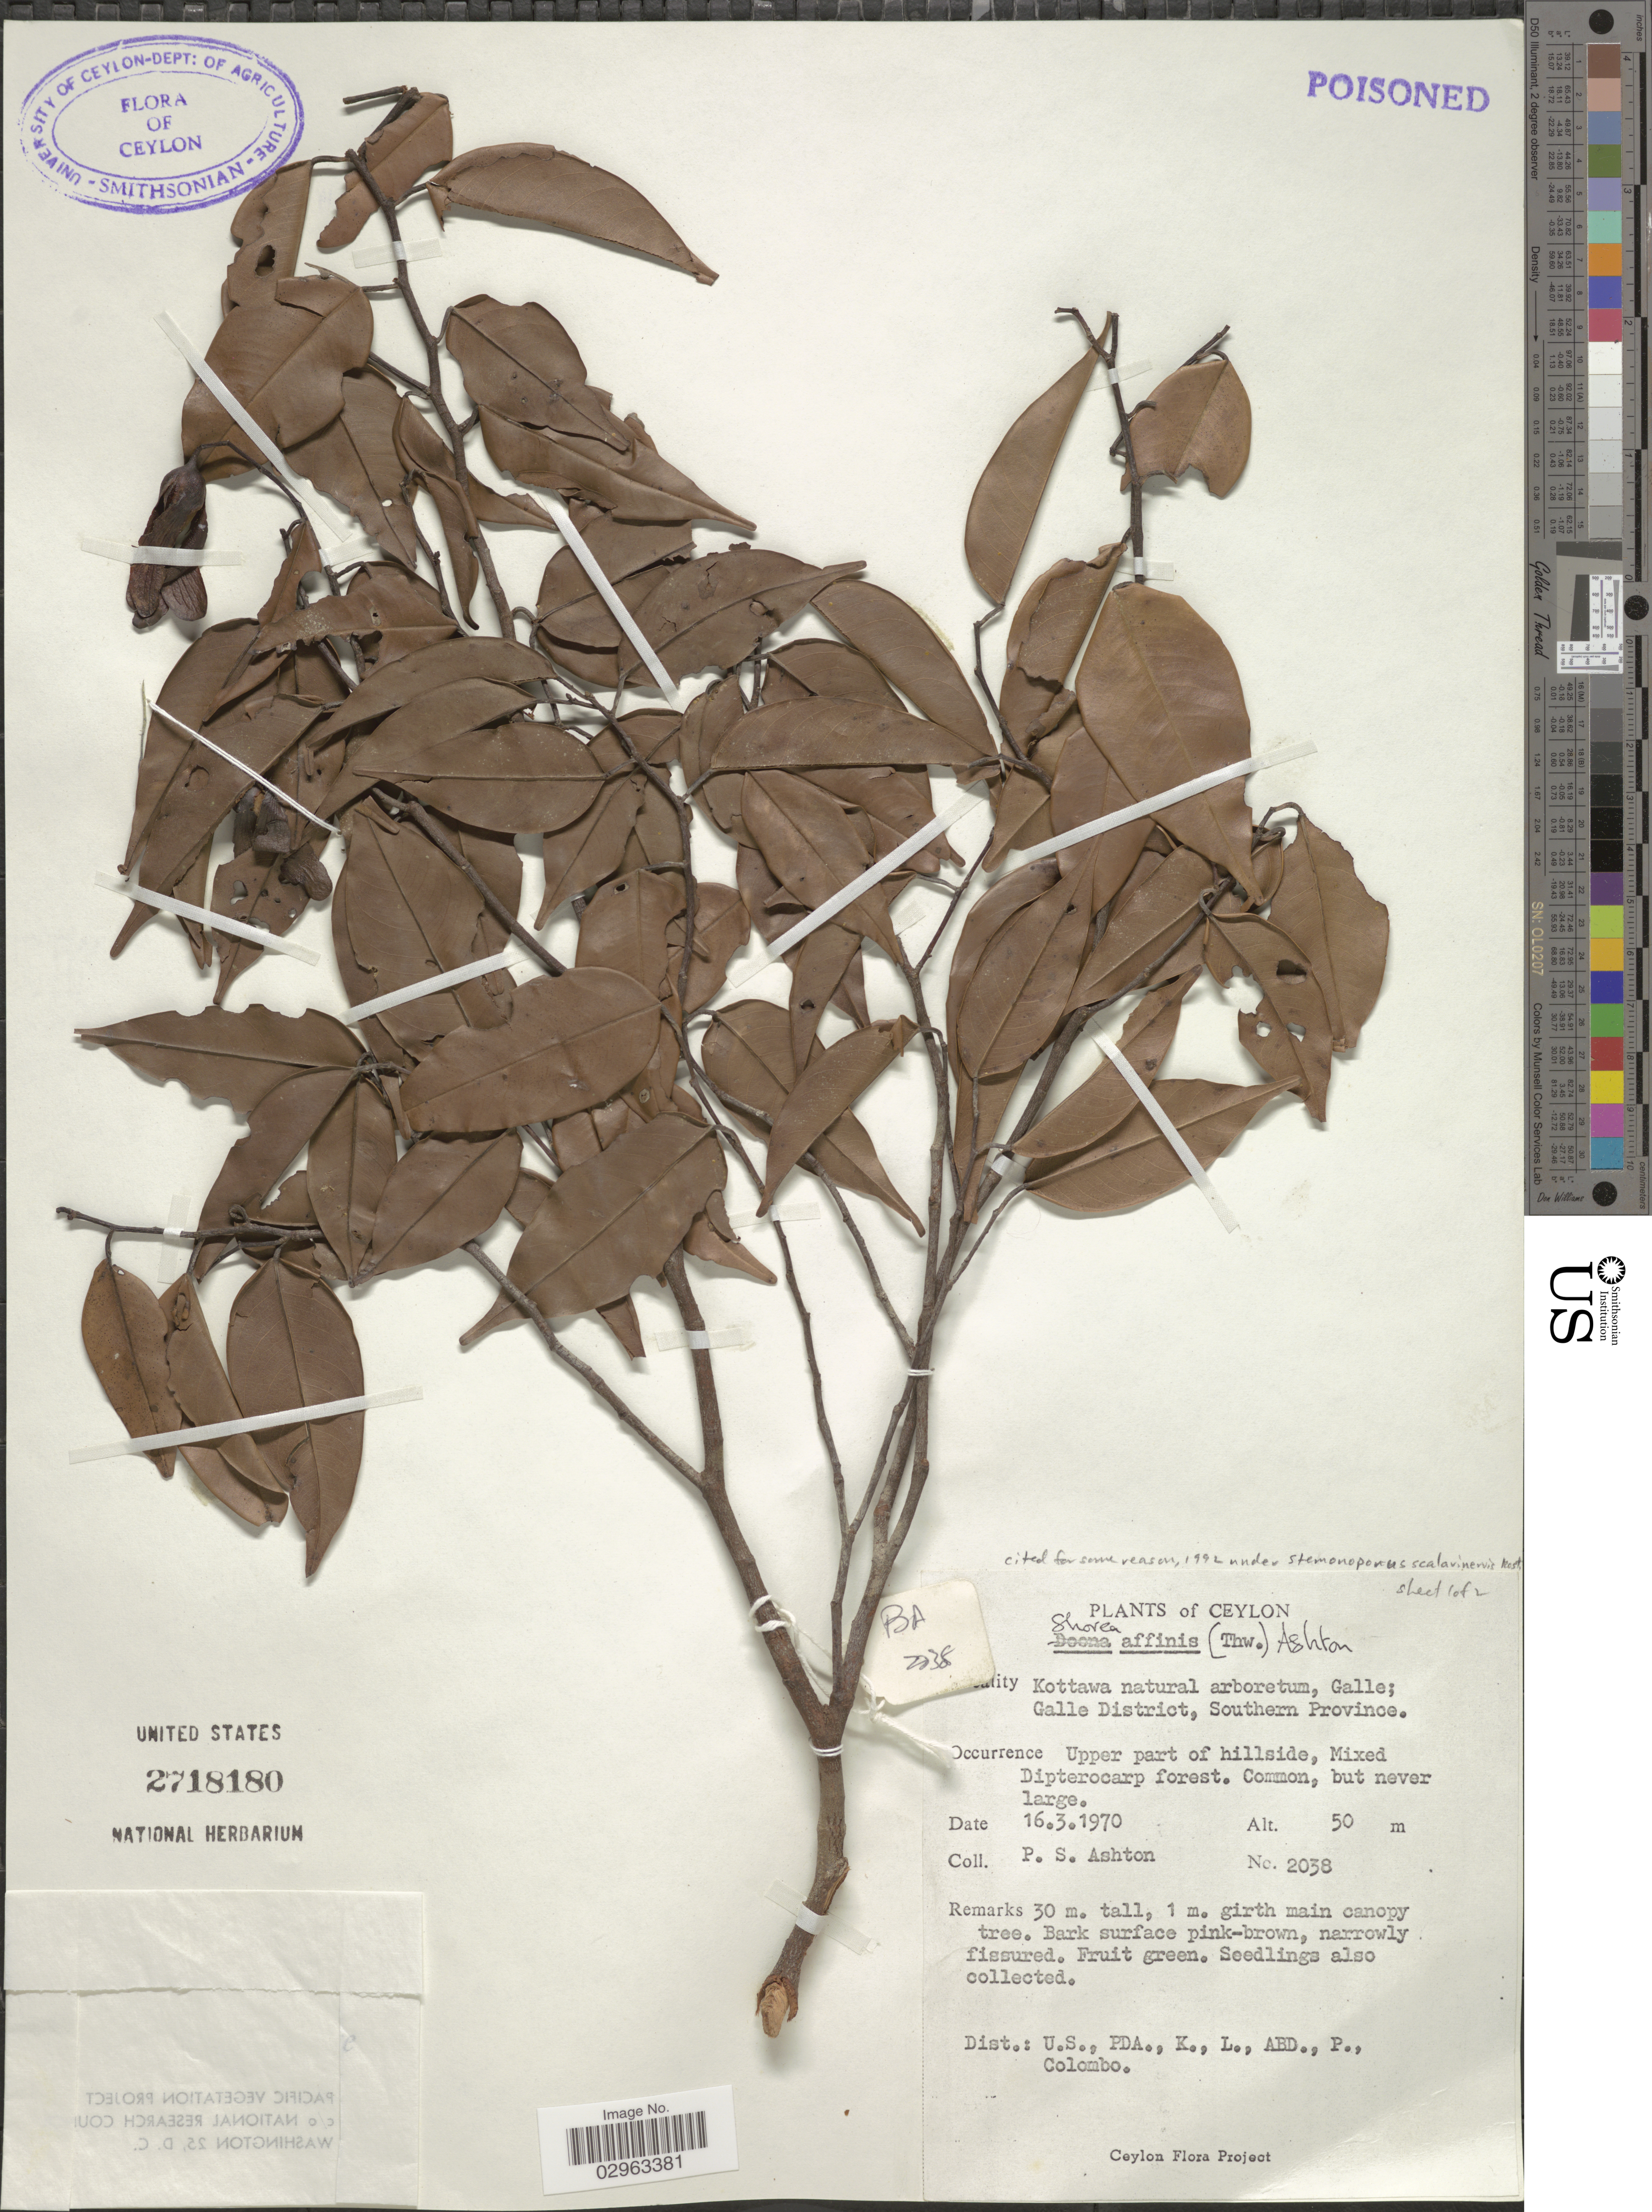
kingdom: Plantae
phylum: Tracheophyta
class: Magnoliopsida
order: Malvales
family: Dipterocarpaceae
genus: Doona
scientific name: Doona affinis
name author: Thwaites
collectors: P. S. Ashton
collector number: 2038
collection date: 1970-03-16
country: Sri Lanka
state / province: Southern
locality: Ceylon. Kottawa natural arboretum, Galle; Galle District.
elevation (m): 50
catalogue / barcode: US 2718180